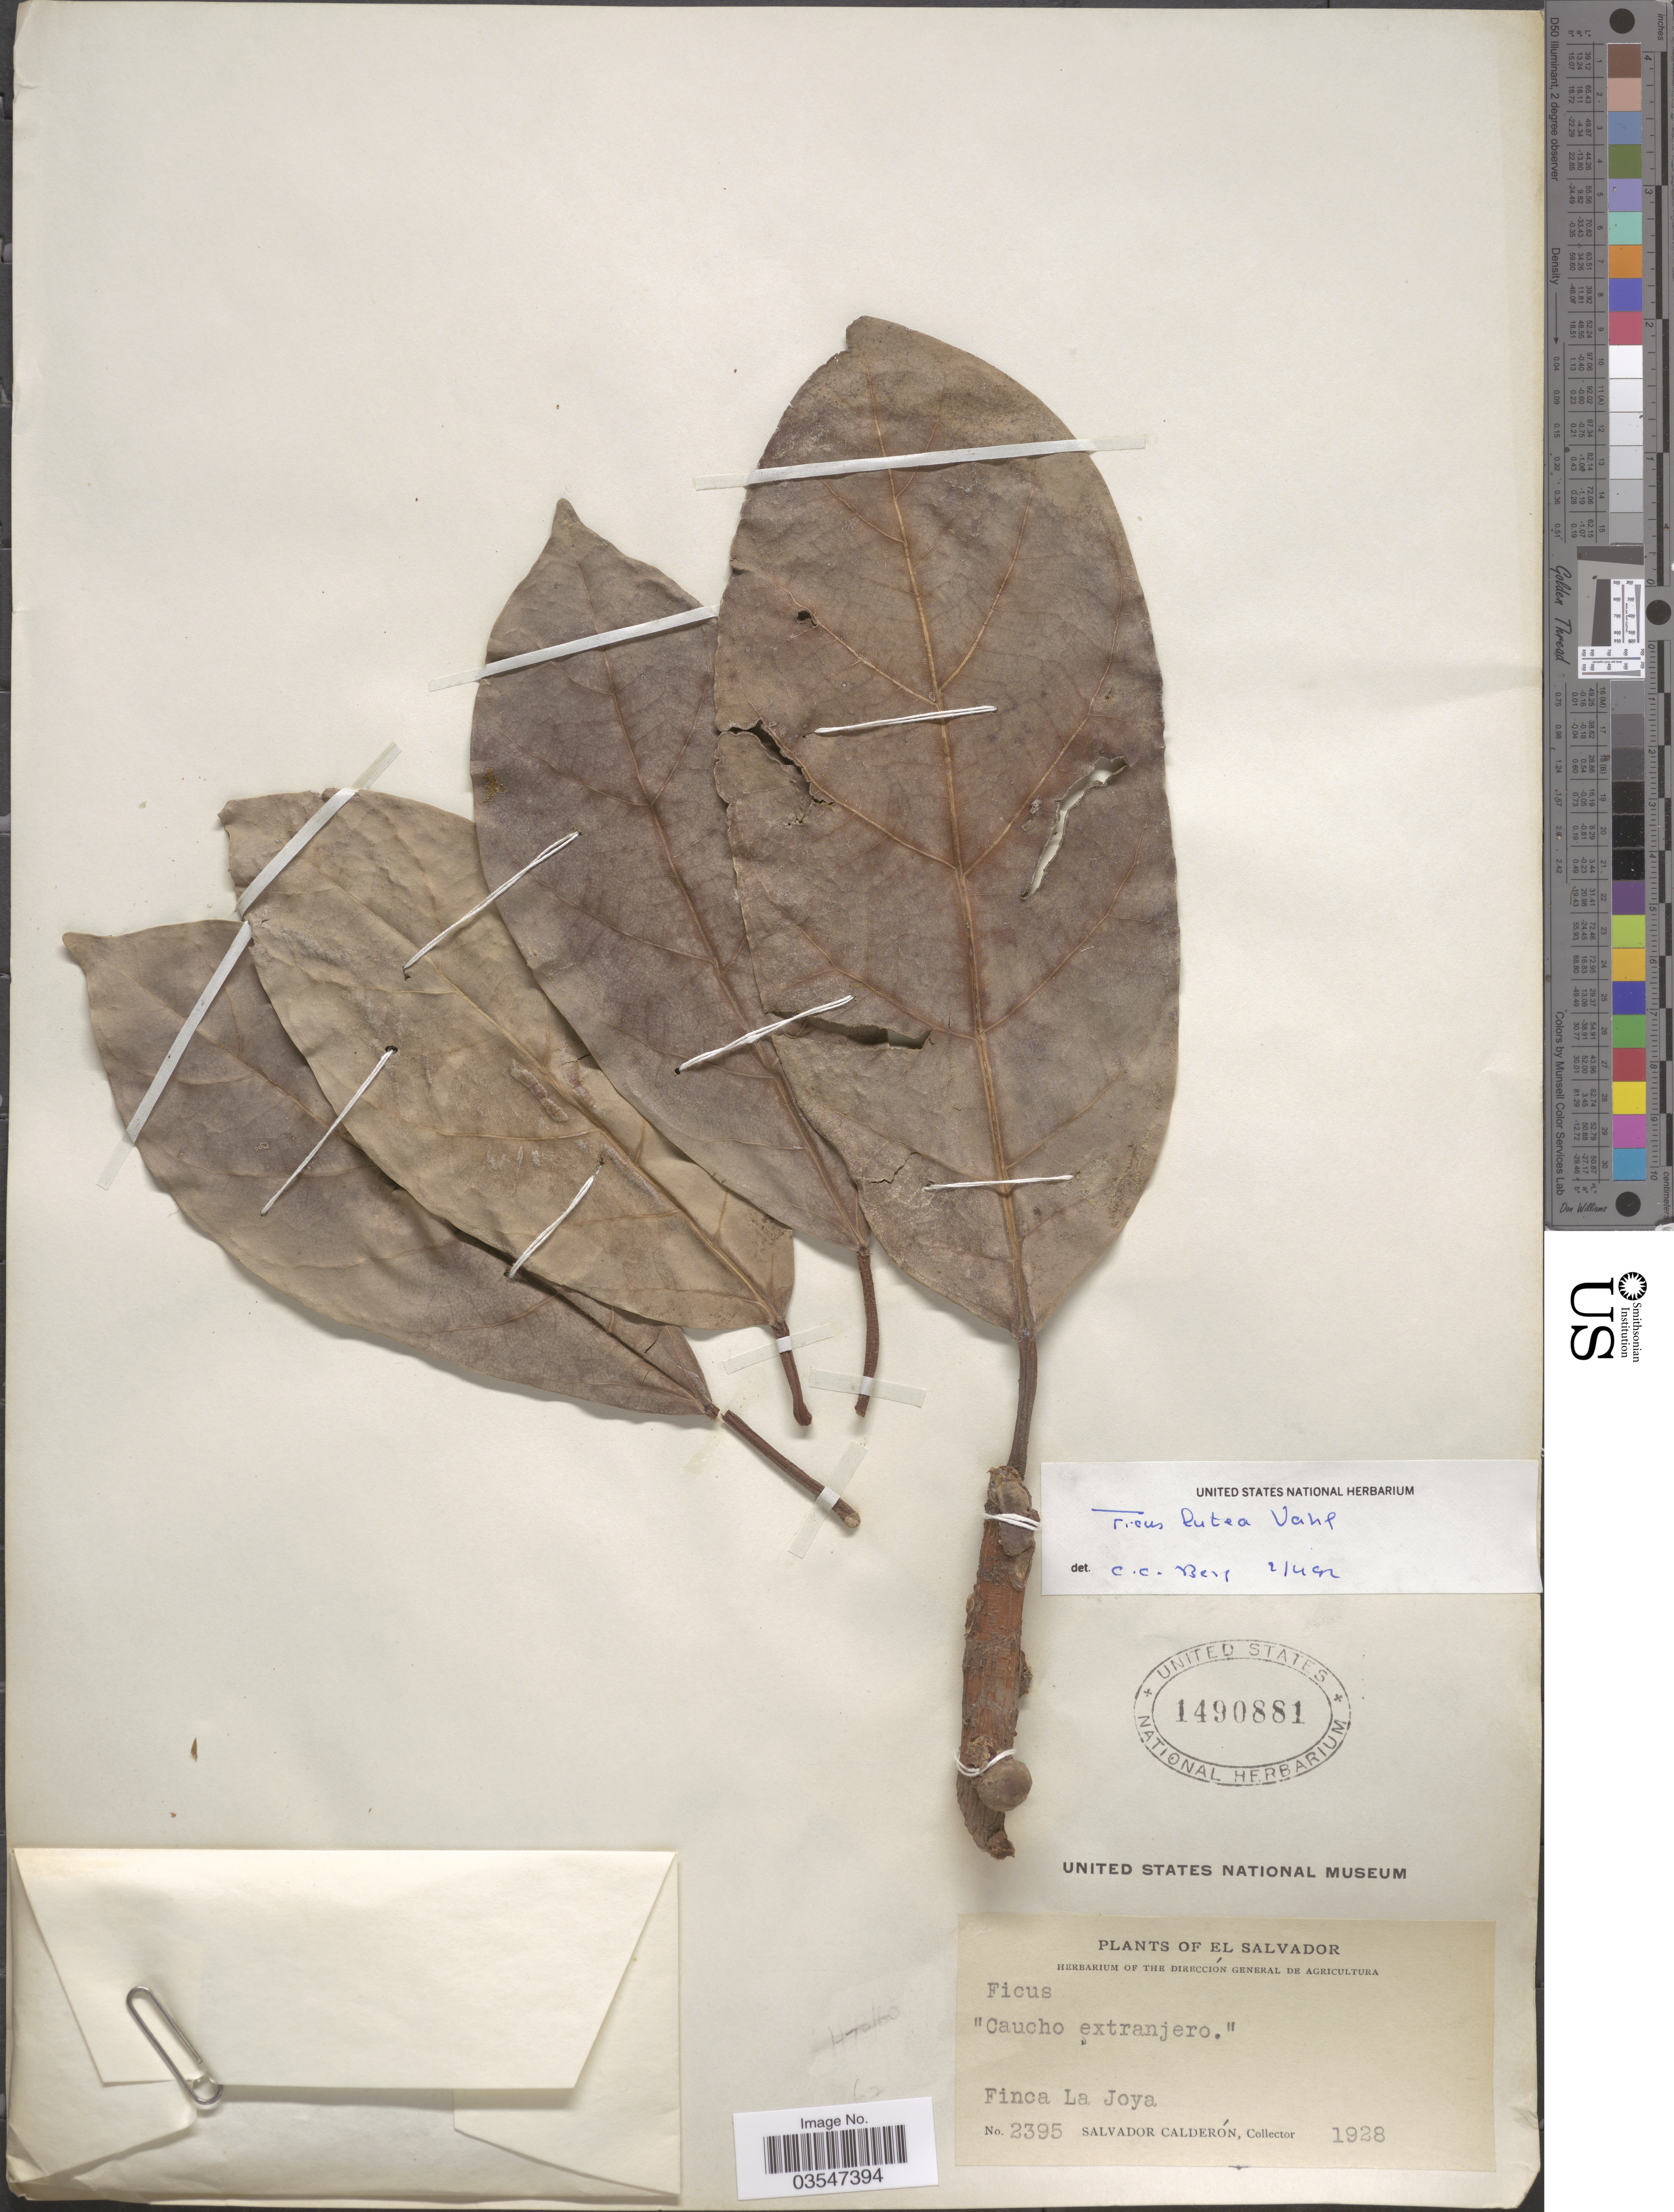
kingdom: Plantae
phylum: Tracheophyta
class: Magnoliopsida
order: Rosales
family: Moraceae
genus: Ficus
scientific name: Ficus lutea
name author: Vahl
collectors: S. Calderón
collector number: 2395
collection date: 1928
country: El Salvador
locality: Finca La Joya.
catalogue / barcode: US 1490881